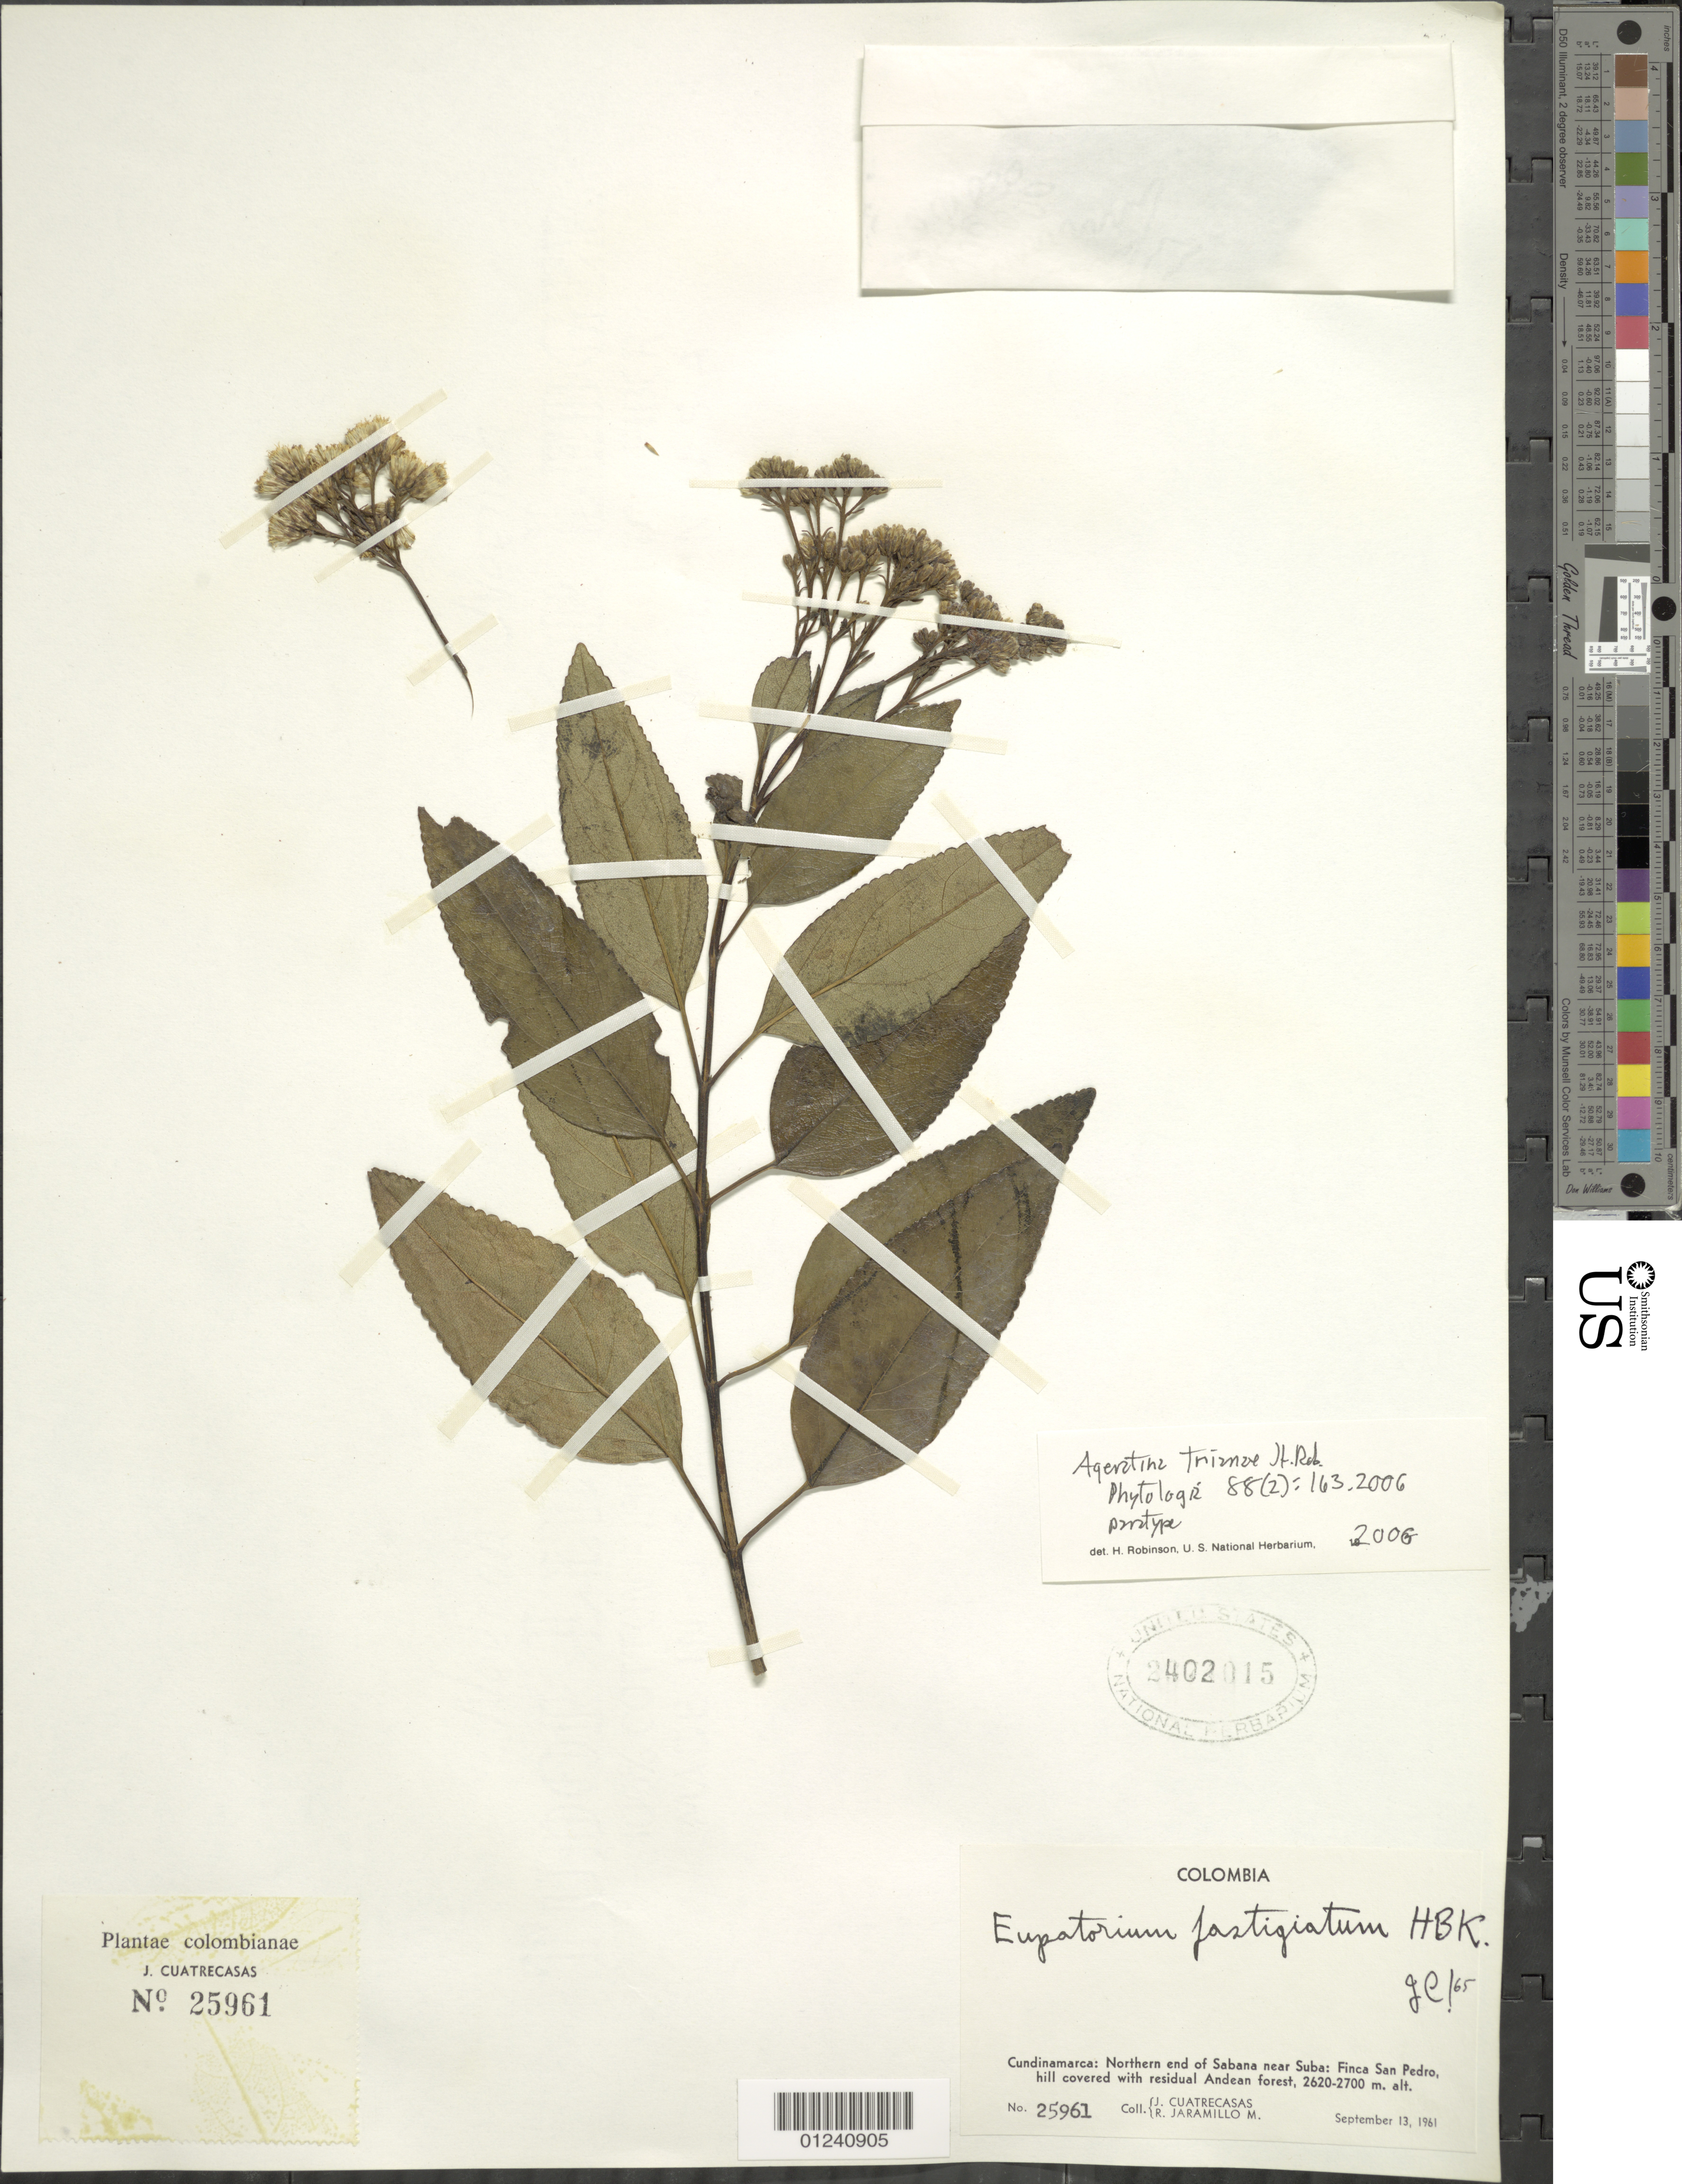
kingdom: Plantae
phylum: Tracheophyta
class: Magnoliopsida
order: Asterales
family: Asteraceae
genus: Ageratina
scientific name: Ageratina trianae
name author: H. Rob.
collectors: J. Cuatrecasas & R. Jaramillo M.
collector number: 25961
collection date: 1961-09-13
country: Colombia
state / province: Cundinamarca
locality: Northern end of Sabana near Suba: Finca San Pedro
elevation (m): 2620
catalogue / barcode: US 2402015